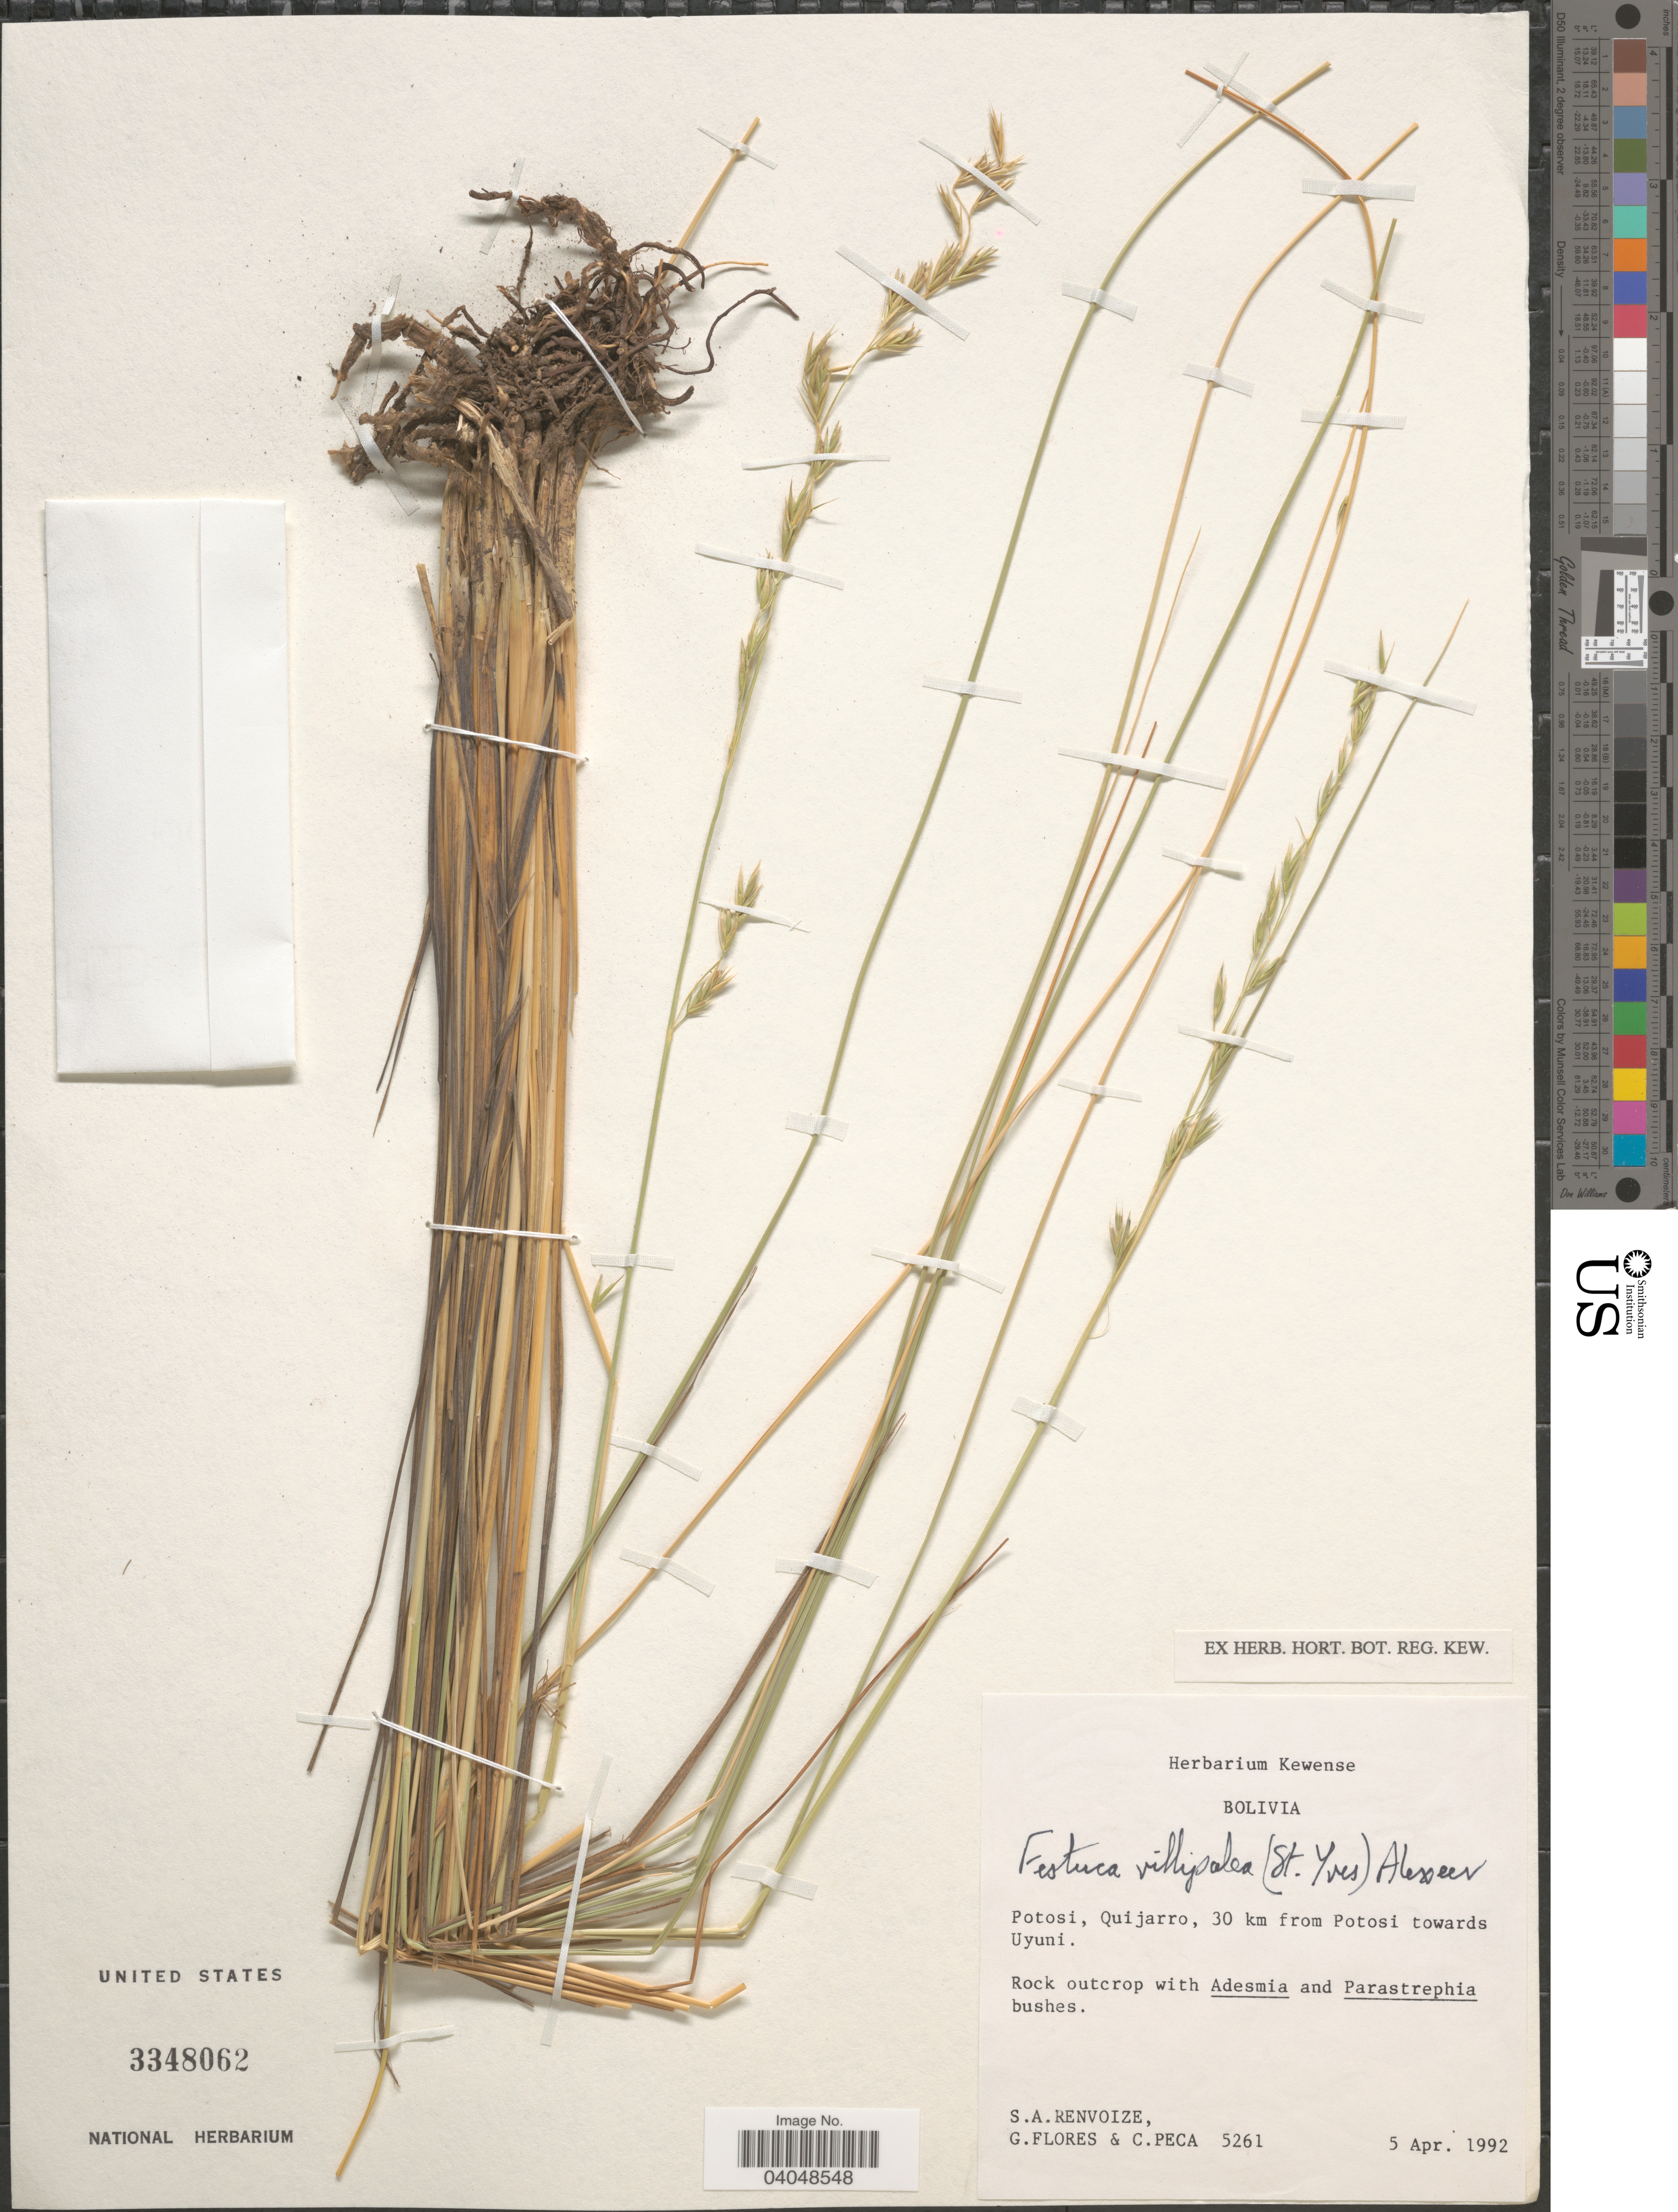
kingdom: Plantae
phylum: Tracheophyta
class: Liliopsida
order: Poales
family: Poaceae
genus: Festuca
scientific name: Festuca villipalea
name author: (St.-Yves) E.B. Alexeev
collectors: S. A. Renvoize, G. Flores F. & C. Peca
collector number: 5261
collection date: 1992-04-05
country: Bolivia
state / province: Potosi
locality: Quijarro, 30 km from Potosi towards Uyuni.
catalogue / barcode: US 3348062